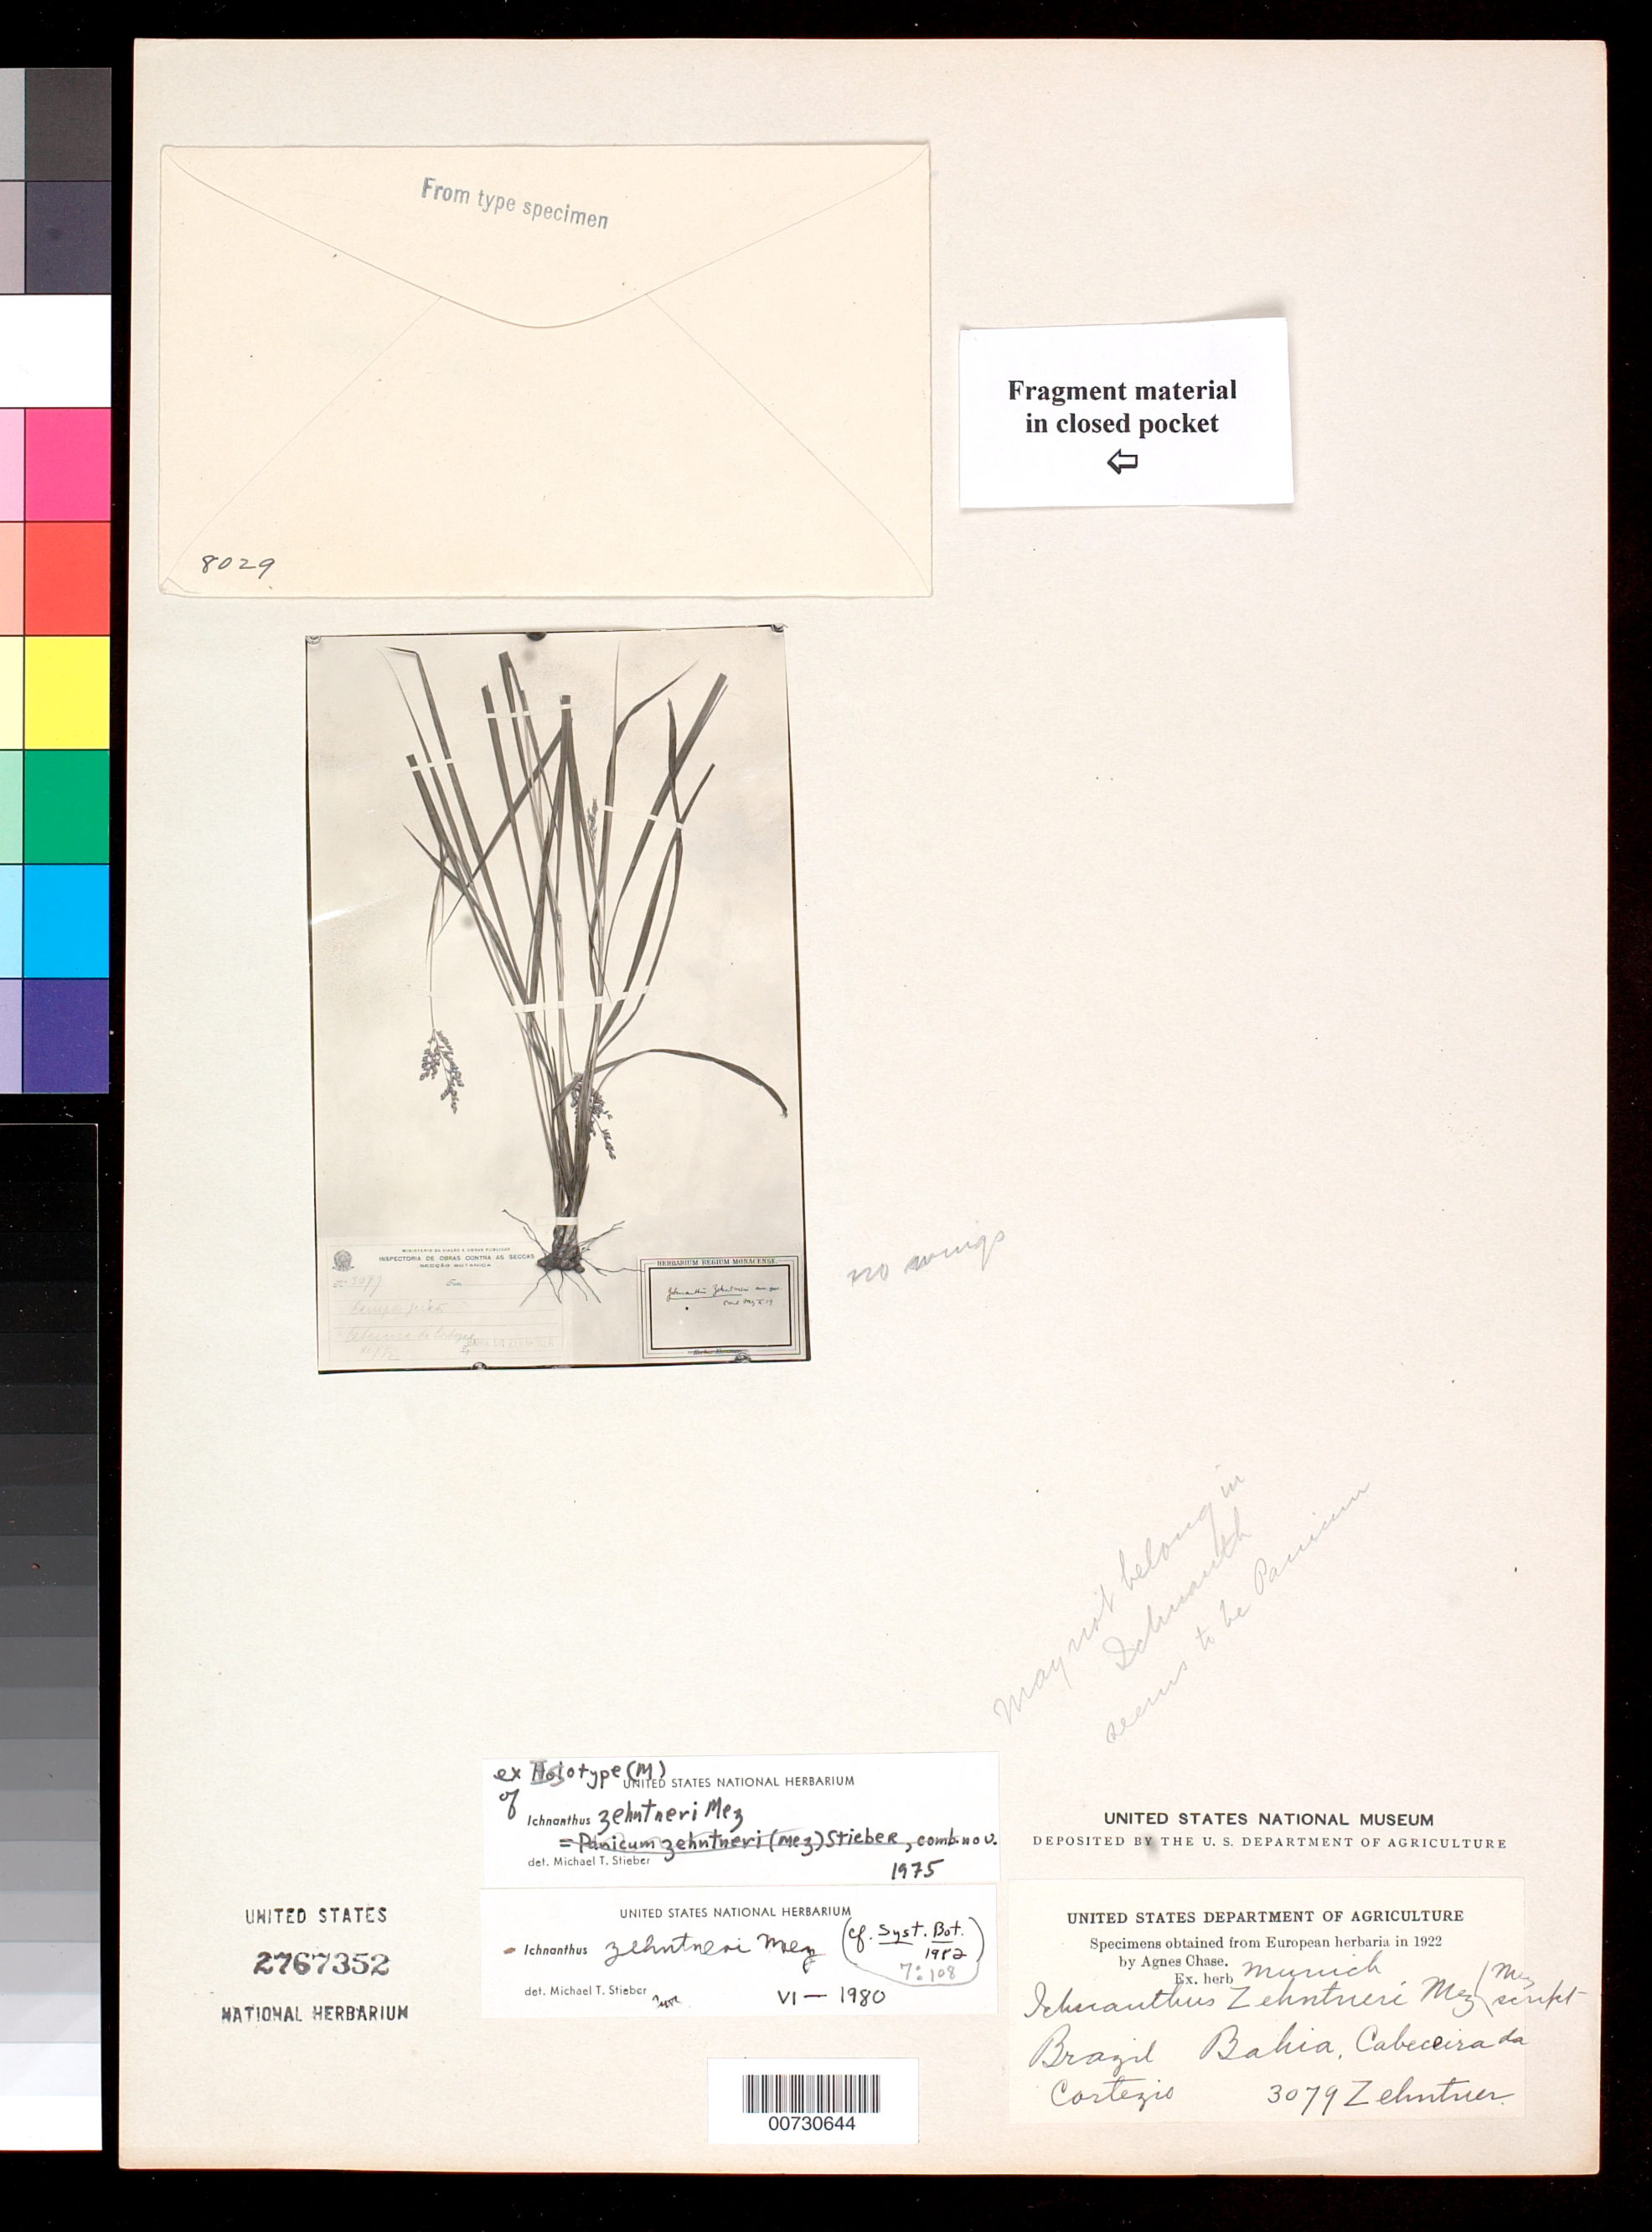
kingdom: Plantae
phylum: Tracheophyta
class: Liliopsida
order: Poales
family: Poaceae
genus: Ichnanthus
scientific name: Ichnanthus zehntneri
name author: Mez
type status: Isotype Fragment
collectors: L. Zehntner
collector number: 3079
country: Brazil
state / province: Bahia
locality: Cabeceirada Cortezio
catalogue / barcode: US 2767352